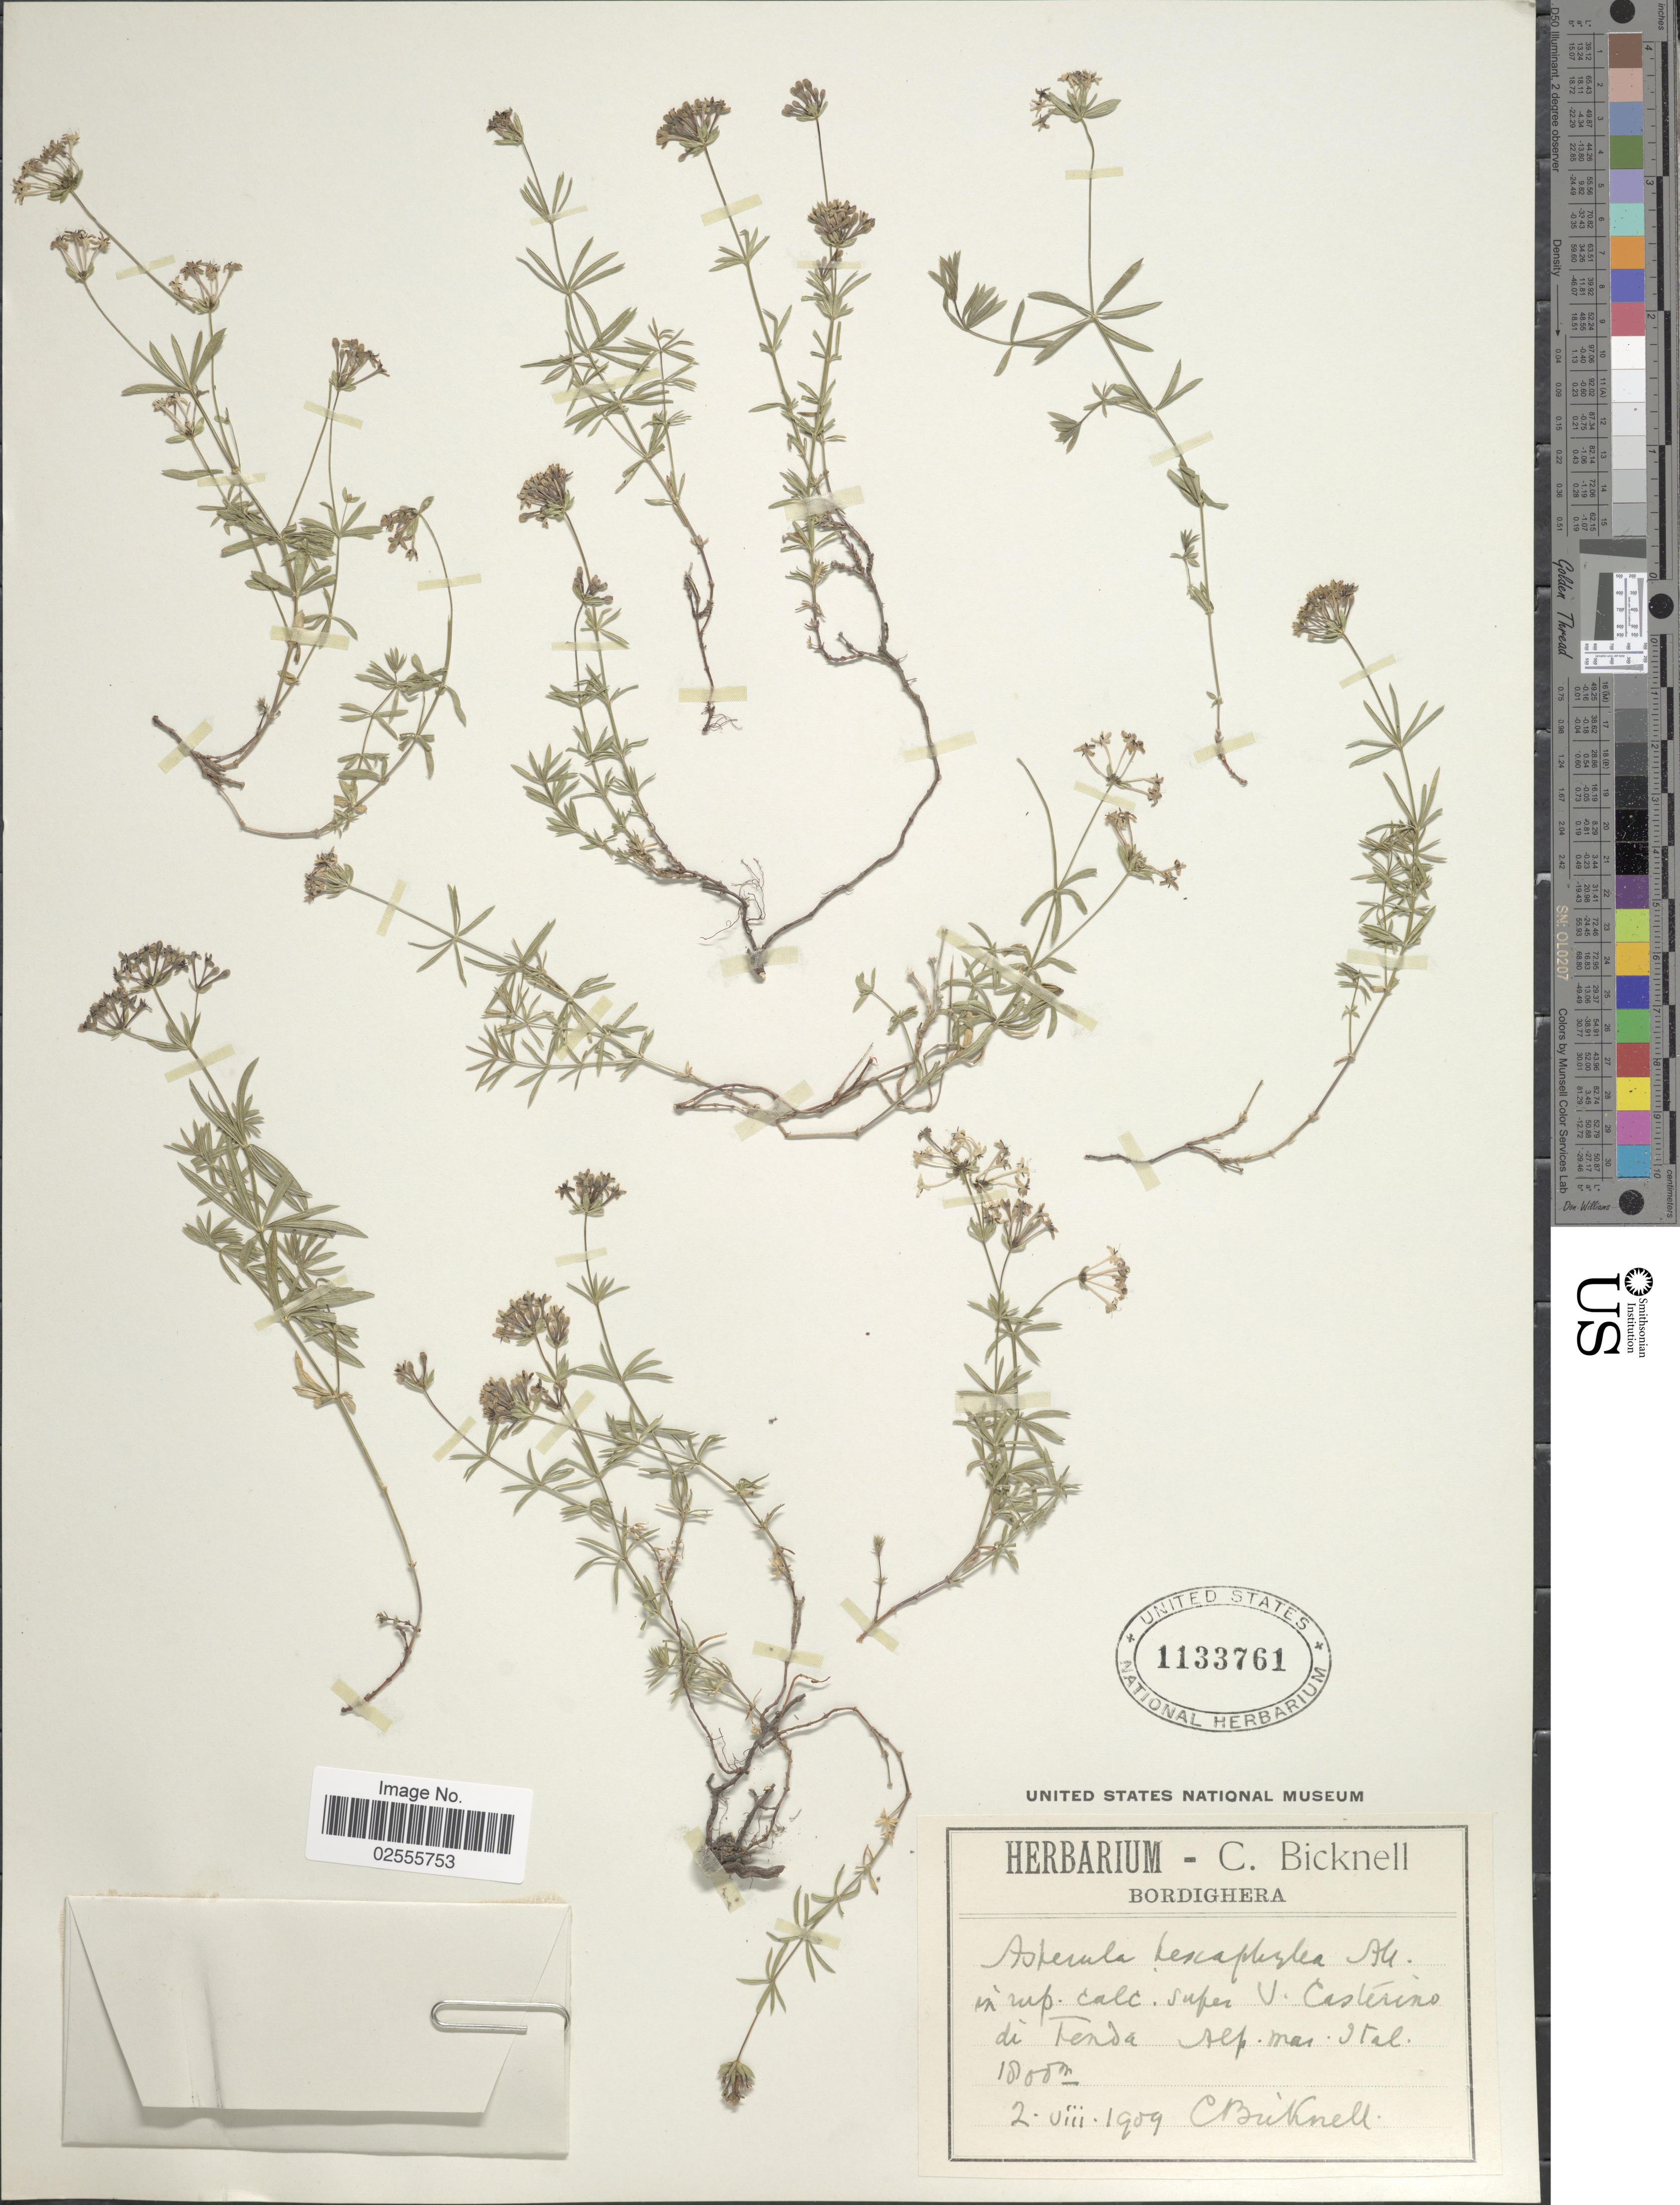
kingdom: Plantae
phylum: Tracheophyta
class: Magnoliopsida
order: Gentianales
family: Rubiaceae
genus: Asperula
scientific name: Asperula hexaphylla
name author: All.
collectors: C. Bicknell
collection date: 1909-08-02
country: Italy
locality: In rup. calc. super V. Casterino di Tenda Alp. mai. Ital. [interpreted]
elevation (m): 1800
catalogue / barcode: US 1133761